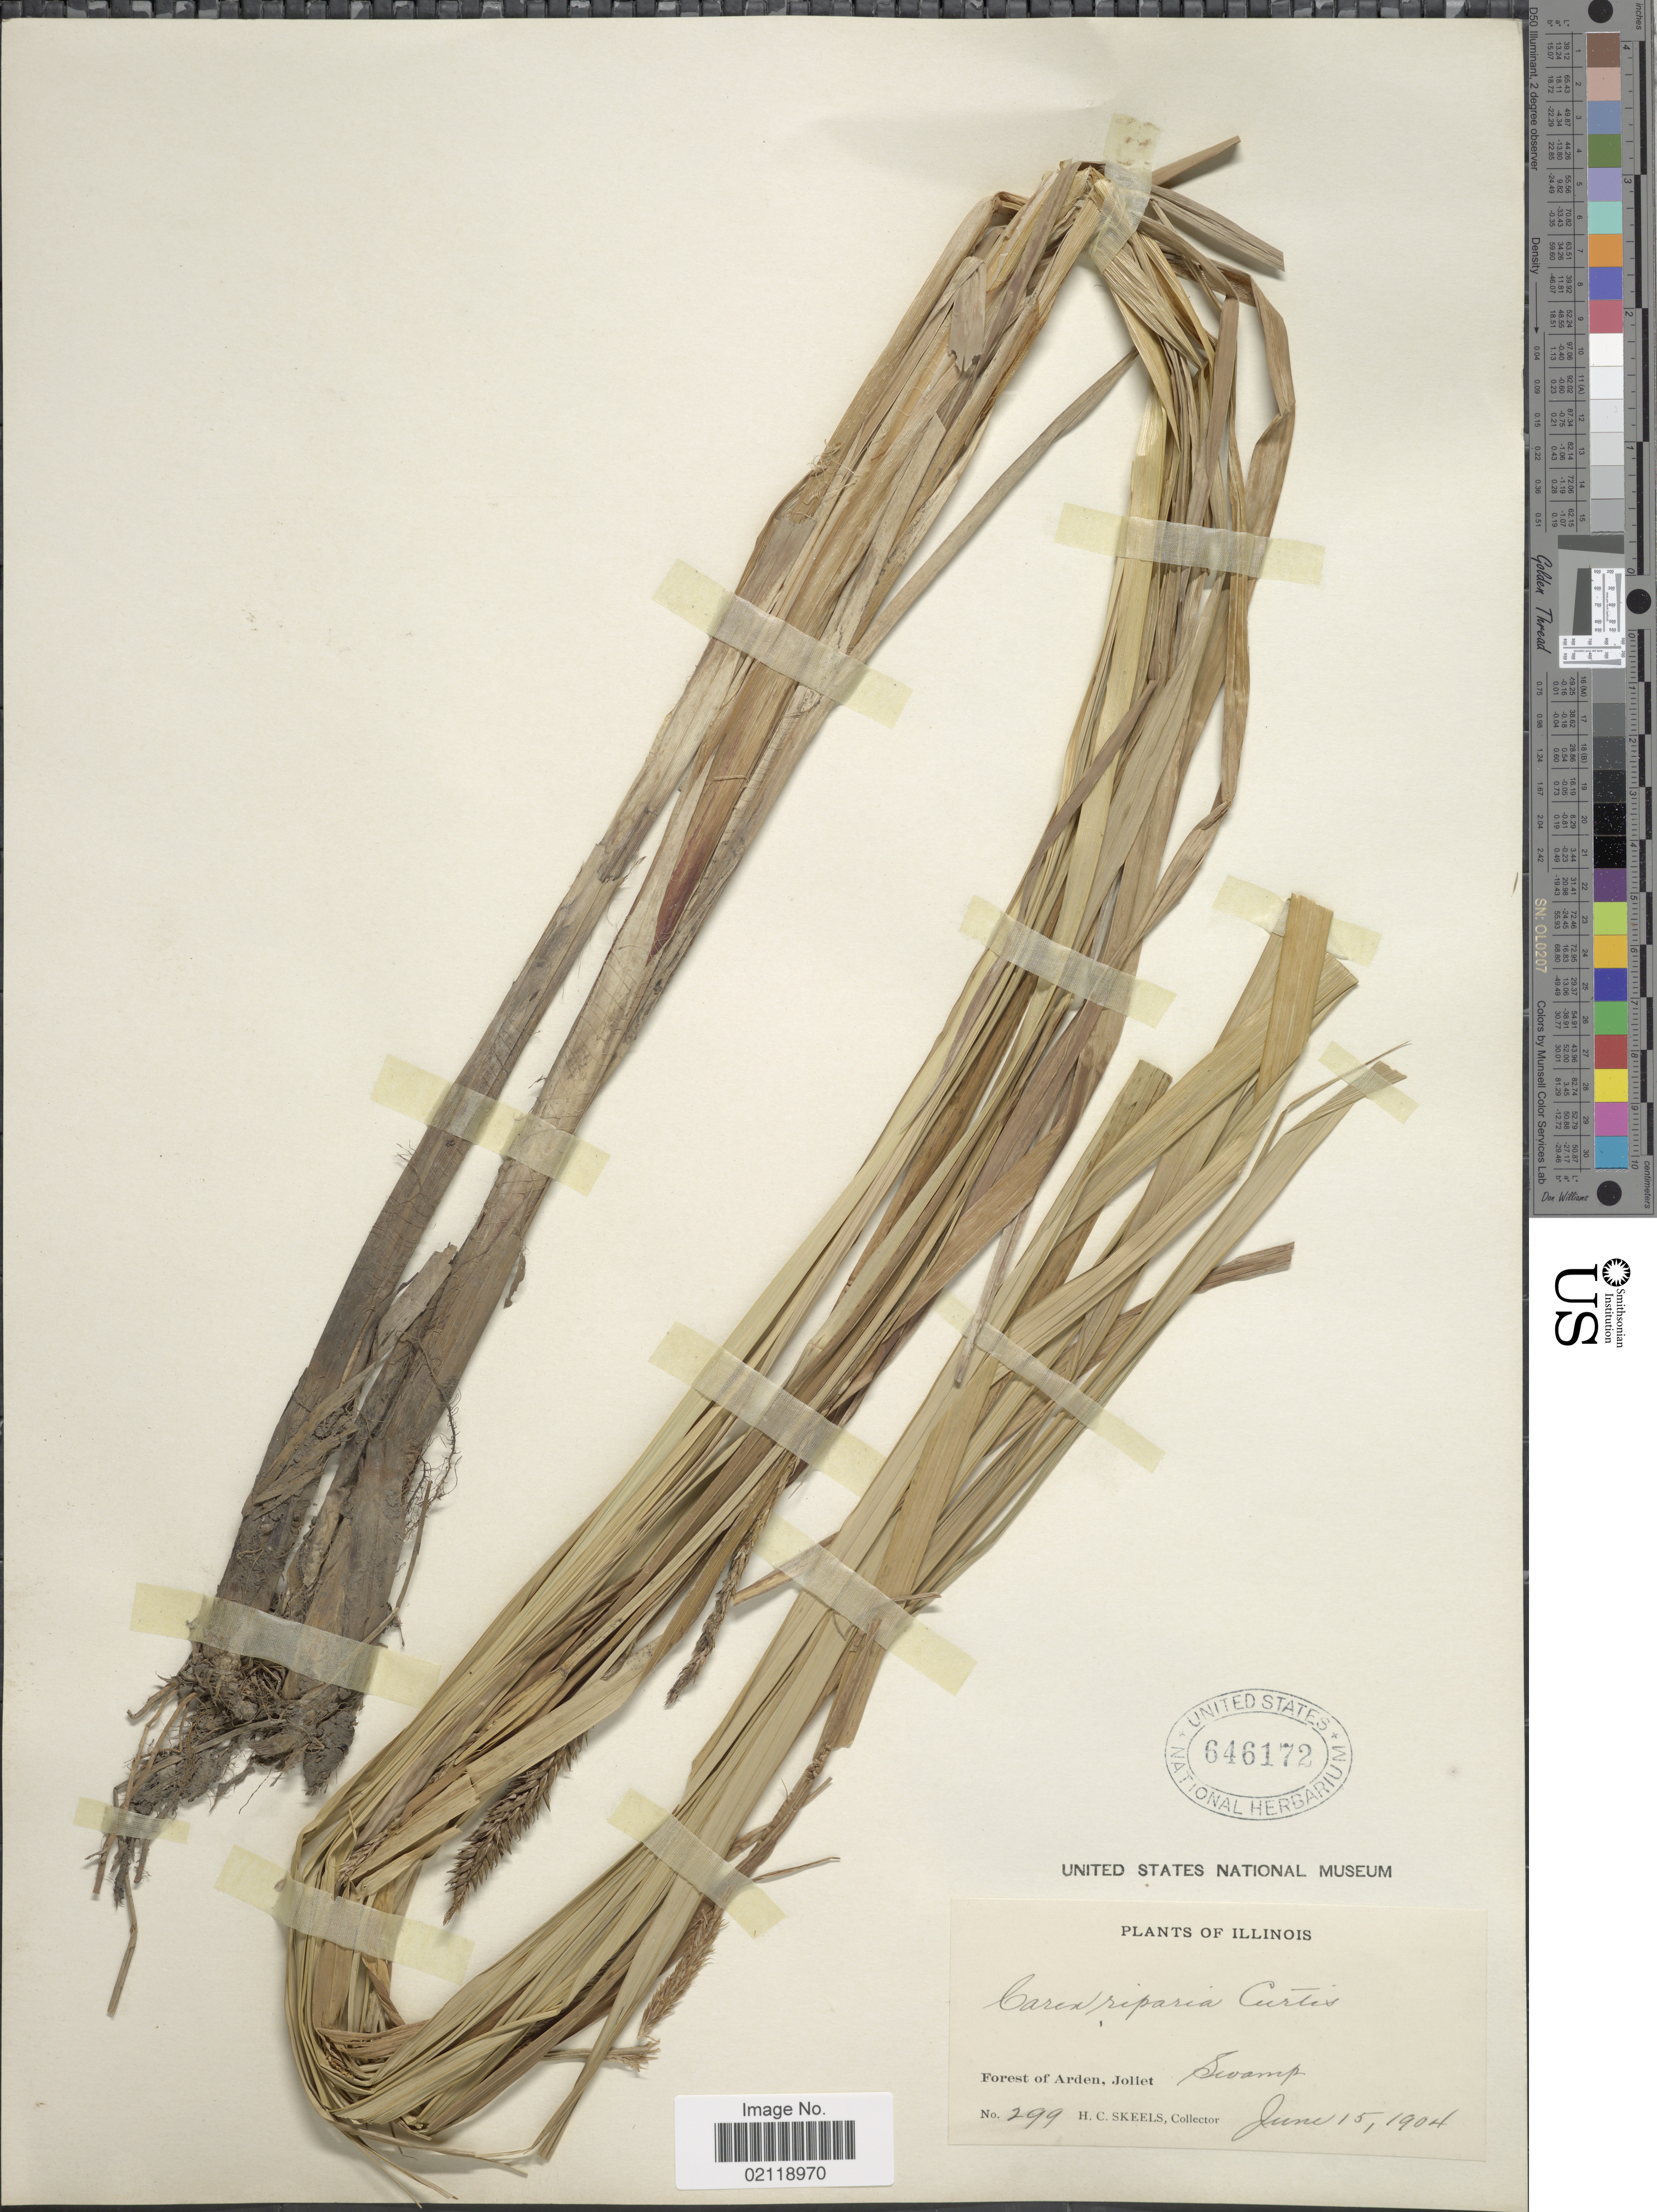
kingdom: Plantae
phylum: Tracheophyta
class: Liliopsida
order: Poales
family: Cyperaceae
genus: Carex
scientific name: Carex lacustris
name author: Willd.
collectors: H. Skeels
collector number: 299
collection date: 1904-06-15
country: United States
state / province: Illinois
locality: Forest of Arden, Joliet. Swamp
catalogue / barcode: US 646172